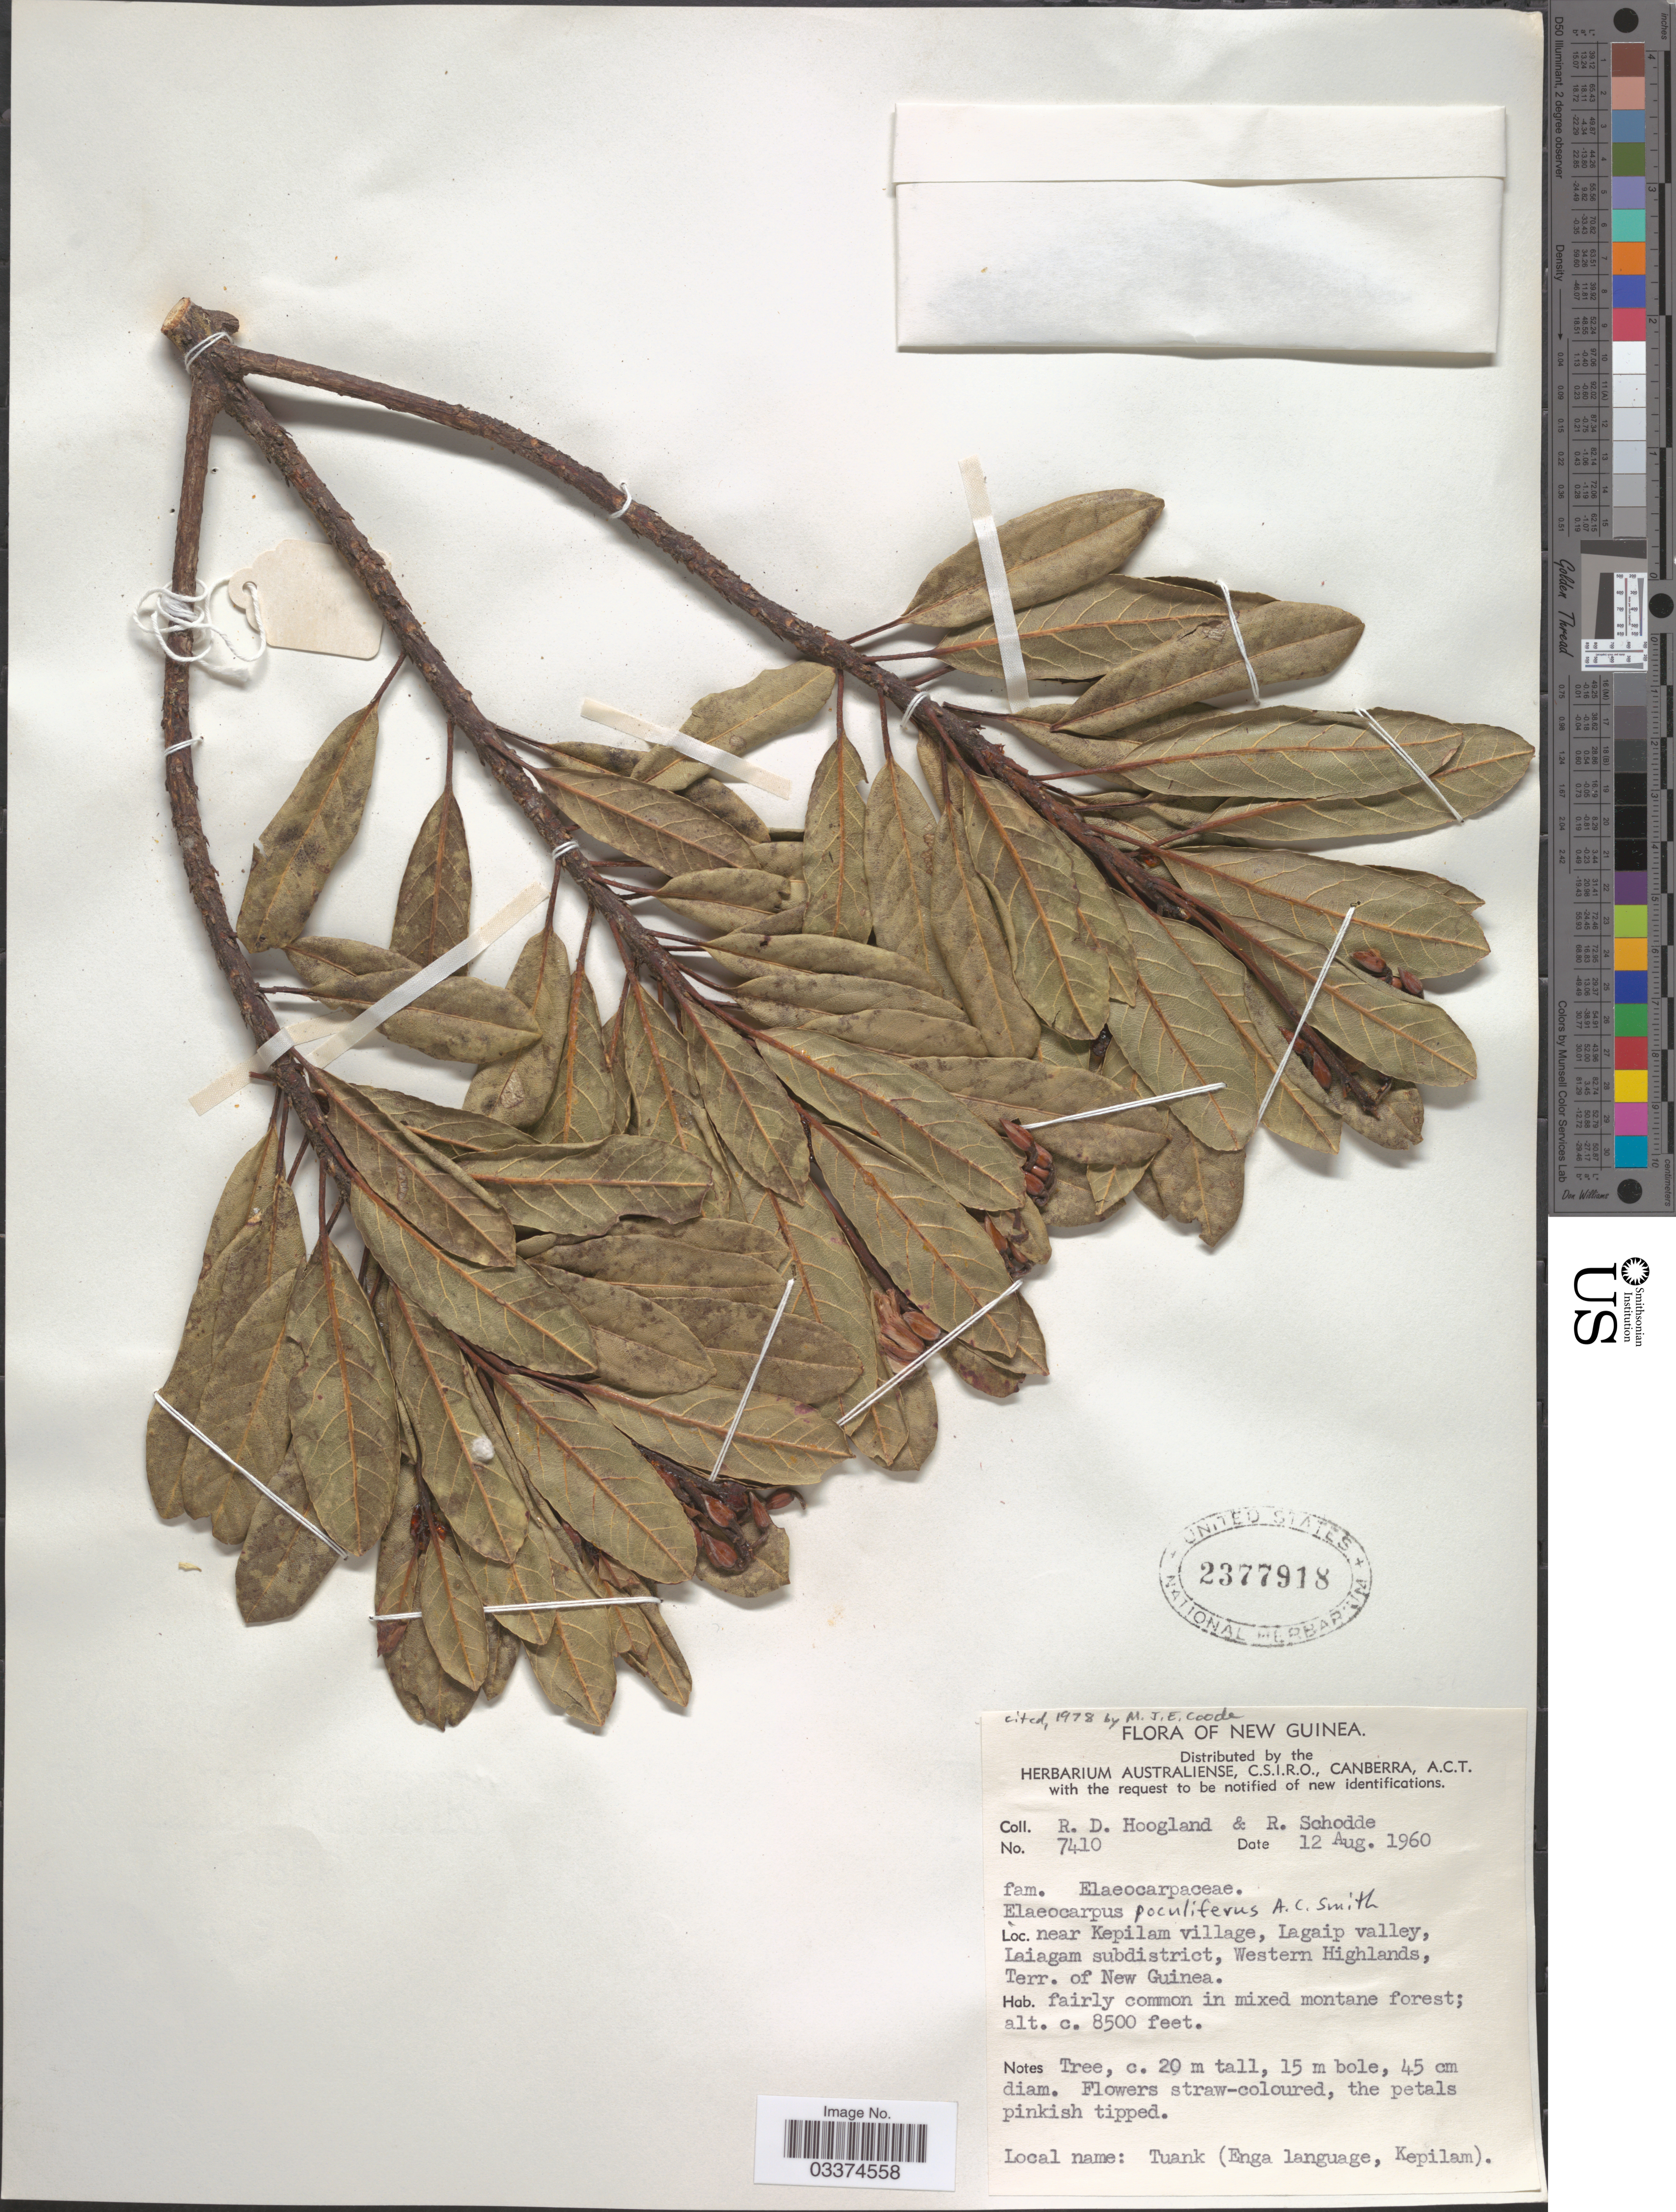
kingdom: Plantae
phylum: Tracheophyta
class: Magnoliopsida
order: Oxalidales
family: Elaeocarpaceae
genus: Elaeocarpus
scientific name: Elaeocarpus poculiferus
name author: A.C. Sm.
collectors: R. D. Hoogland & R. Schodde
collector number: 7410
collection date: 1960-08-12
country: Papua New Guinea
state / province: Western Highlands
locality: New Guinea, near Kepilam village, Lagaip valley, Laiagam subdistrict, Western Highlands, Terr. of New Guinea.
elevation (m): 2591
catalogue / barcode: US 2377918